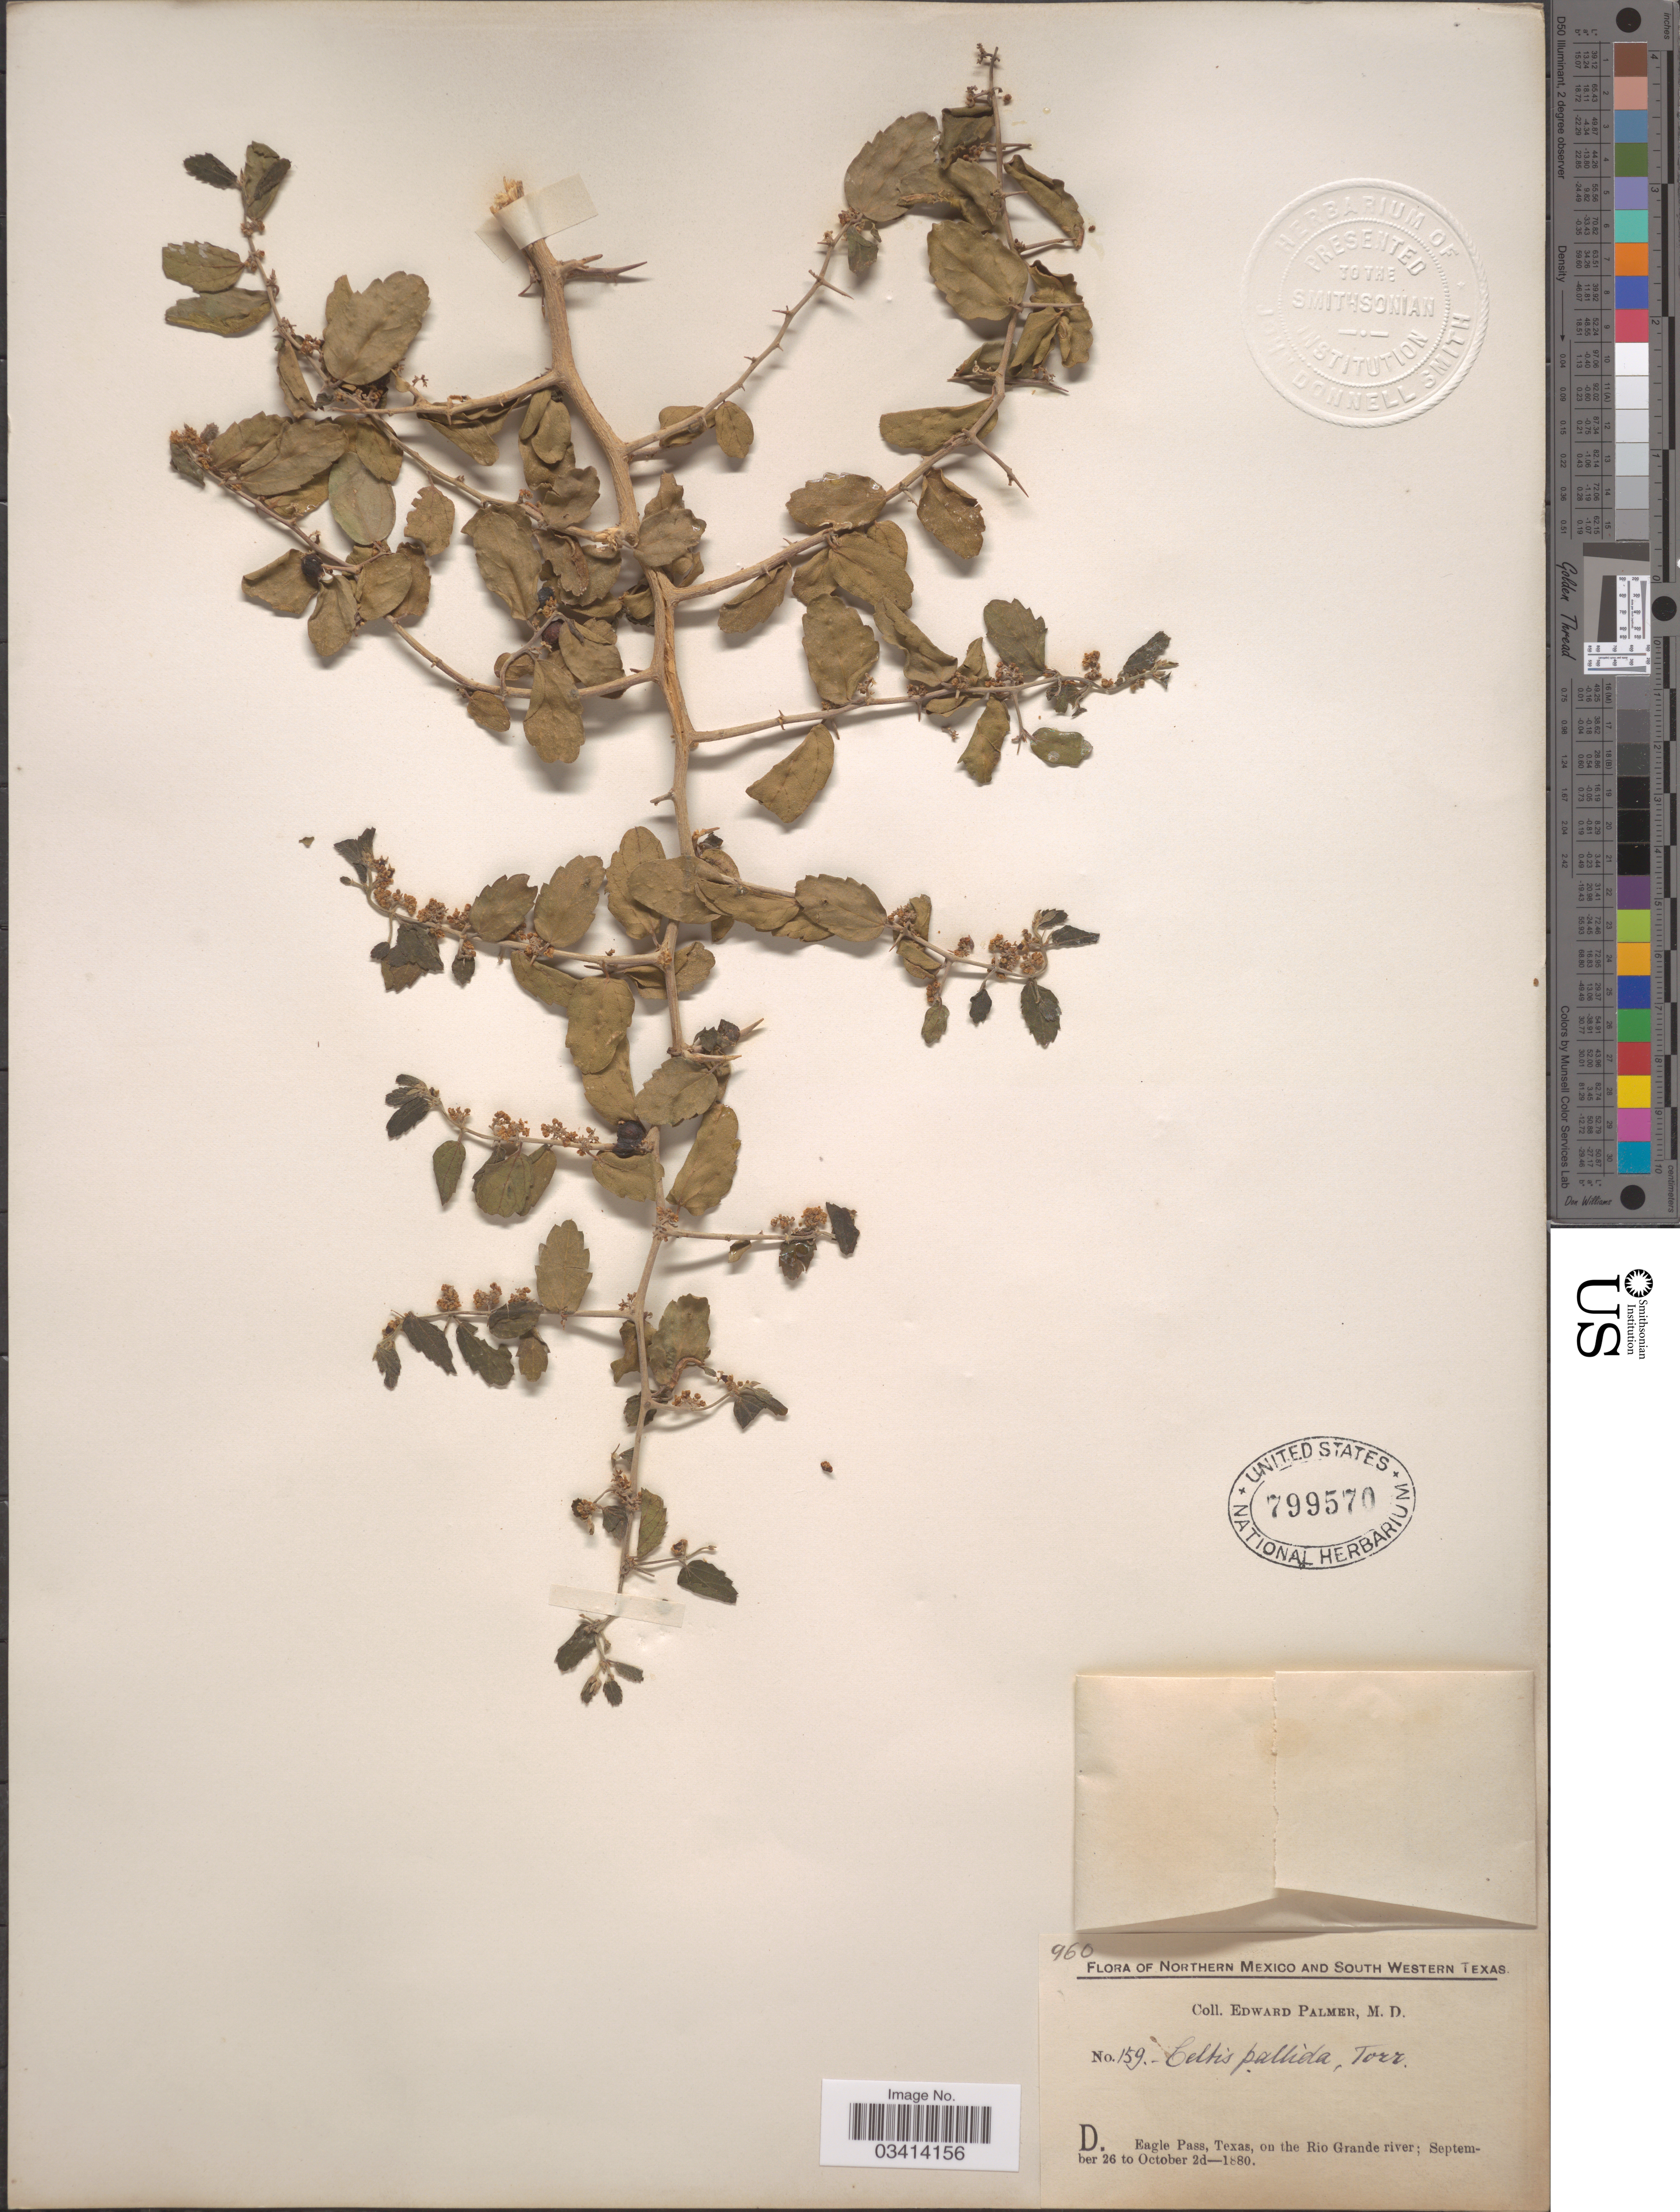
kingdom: Plantae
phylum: Tracheophyta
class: Magnoliopsida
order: Rosales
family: Cannabaceae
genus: Celtis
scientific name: Celtis pallida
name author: Torr. in Emory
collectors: E. Palmer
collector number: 159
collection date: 1880-09-26/1880-10-02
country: United States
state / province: Texas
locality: South Western Texas. Eagle Pass, on the Rio Grande river.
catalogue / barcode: US 799570